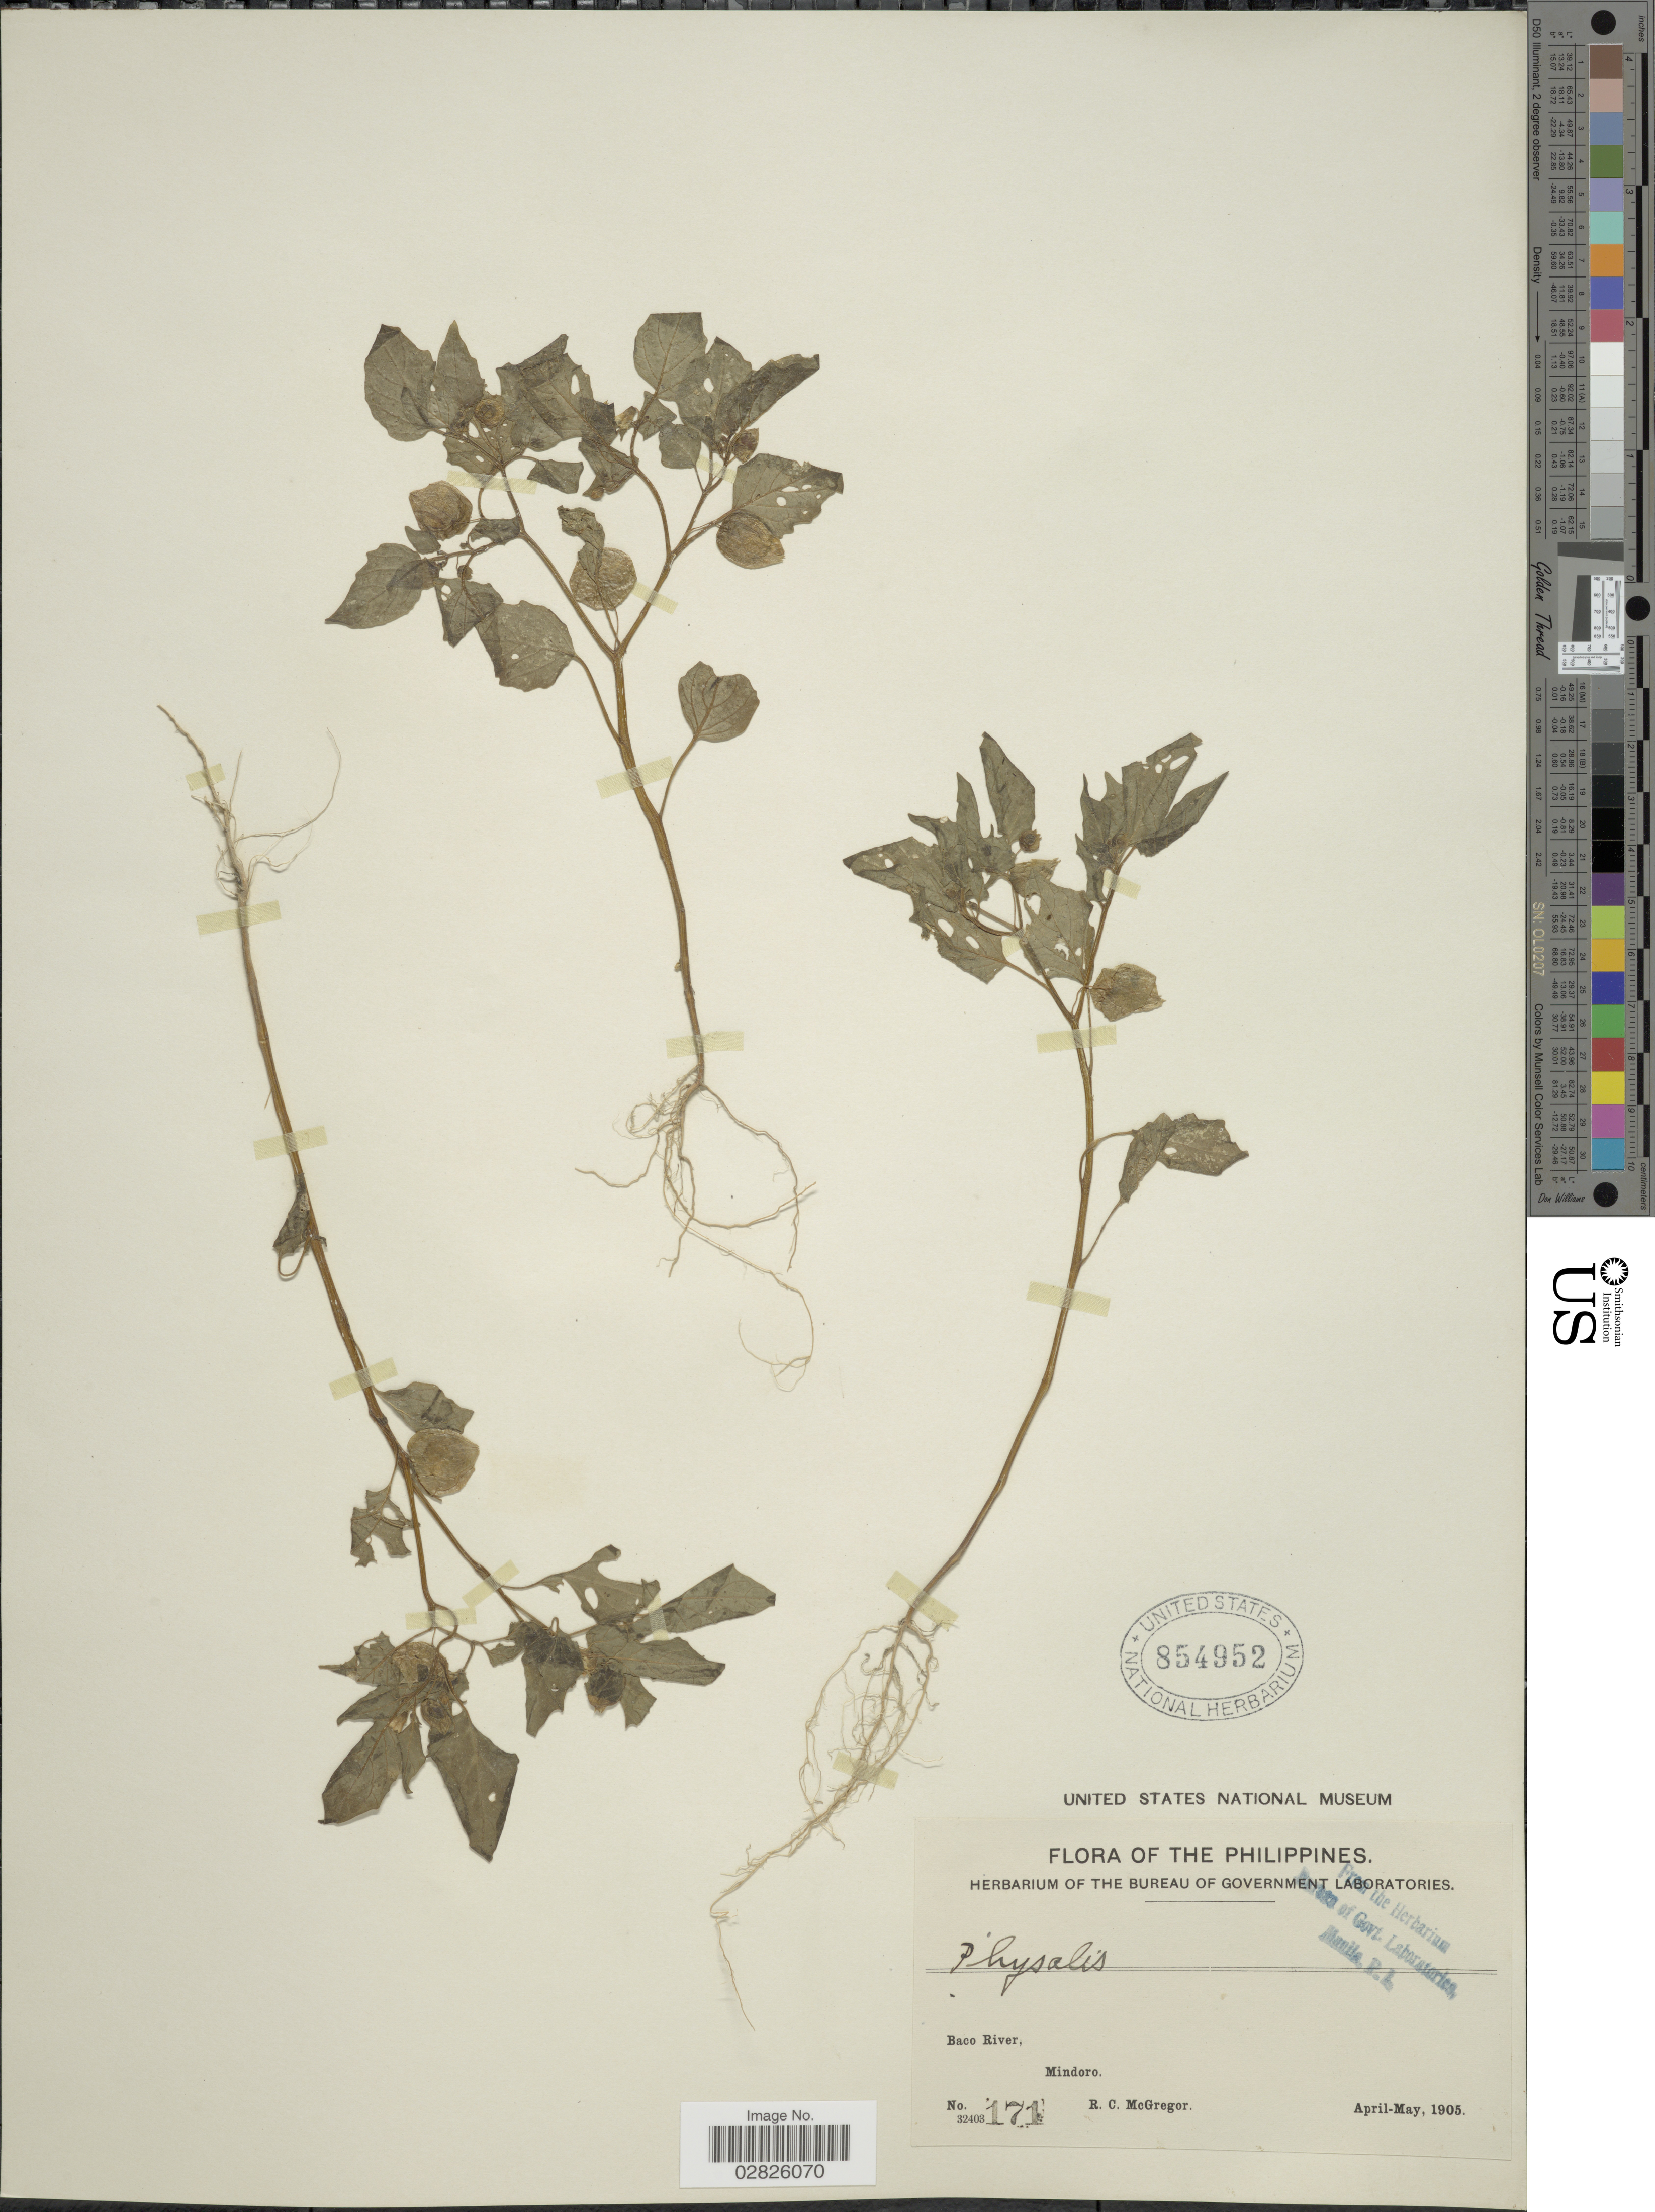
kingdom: Plantae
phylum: Tracheophyta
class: Magnoliopsida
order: Solanales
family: Solanaceae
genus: Physalis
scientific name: Physalis angulata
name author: L.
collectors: R. C. McGregor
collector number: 171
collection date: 1905-04/1905-05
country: Philippines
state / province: Mimaropa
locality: Baco River, Mindoro.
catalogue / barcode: US 854952